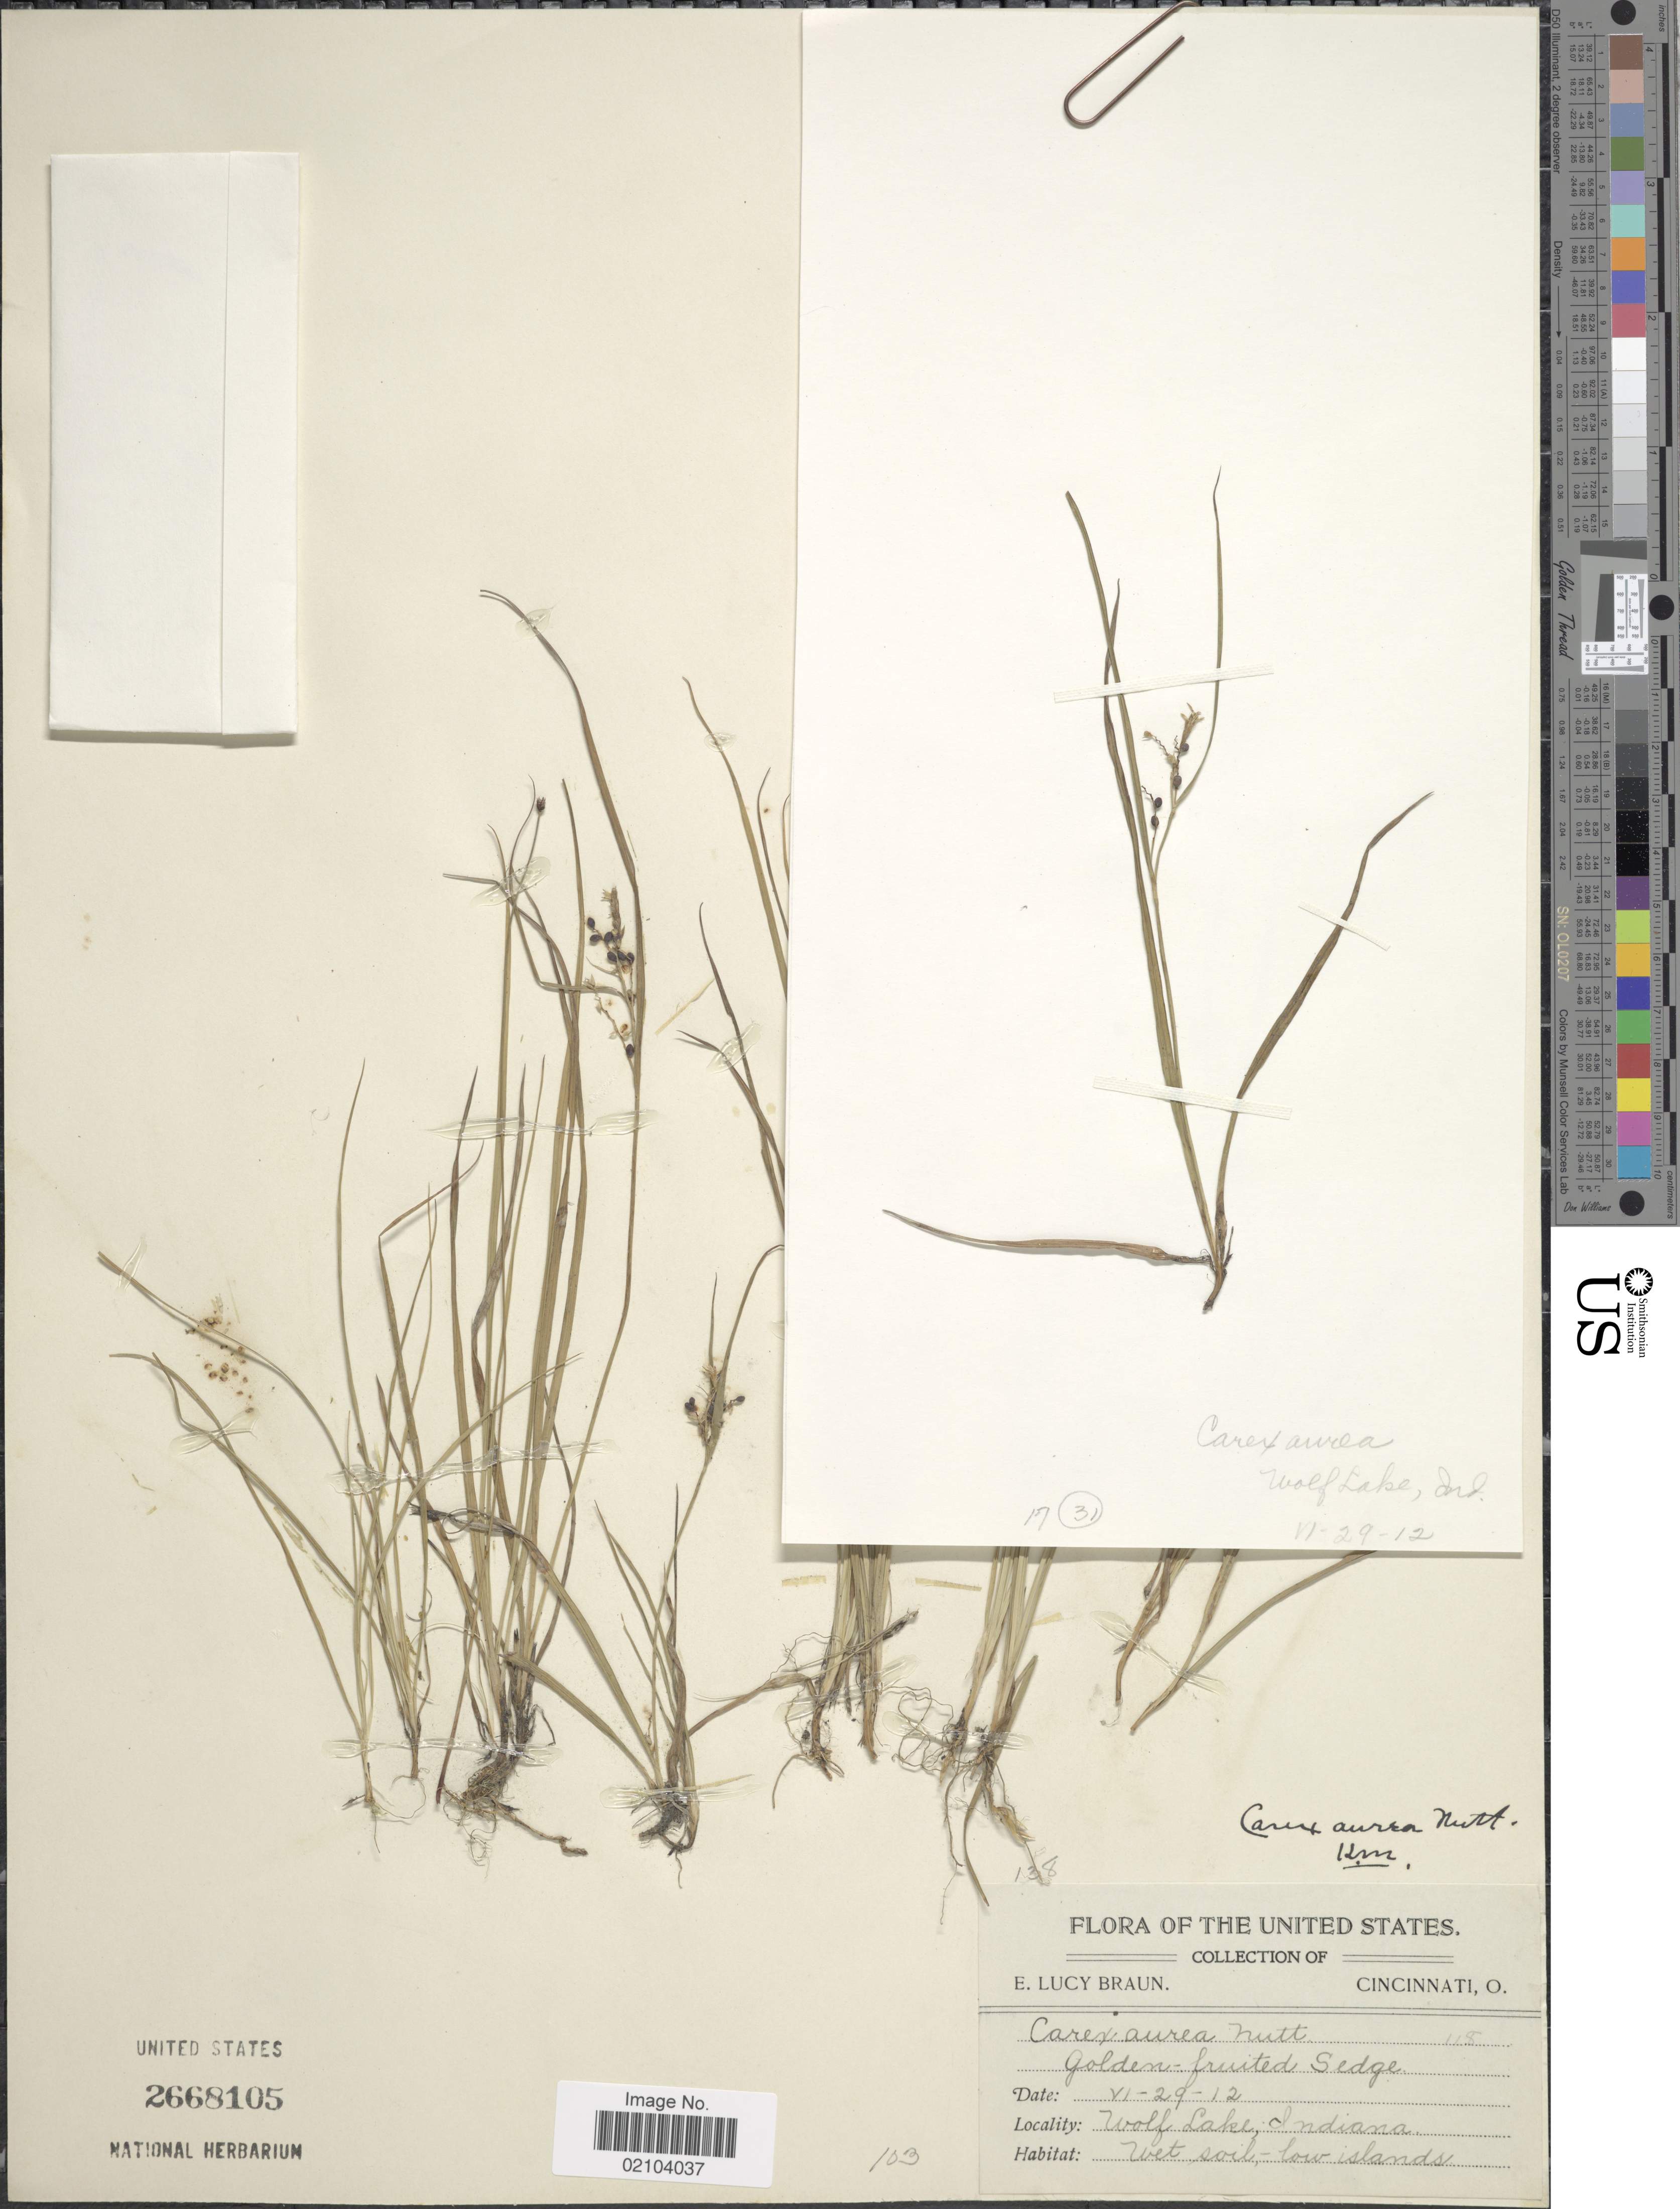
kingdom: Plantae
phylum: Tracheophyta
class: Liliopsida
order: Poales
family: Cyperaceae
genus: Carex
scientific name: Carex aurea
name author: Nutt.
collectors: E. L. Braun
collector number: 118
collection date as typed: Transcribed d/m/y: 29/6/12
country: United States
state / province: Indiana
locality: Wolf Lake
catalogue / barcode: US 2668105